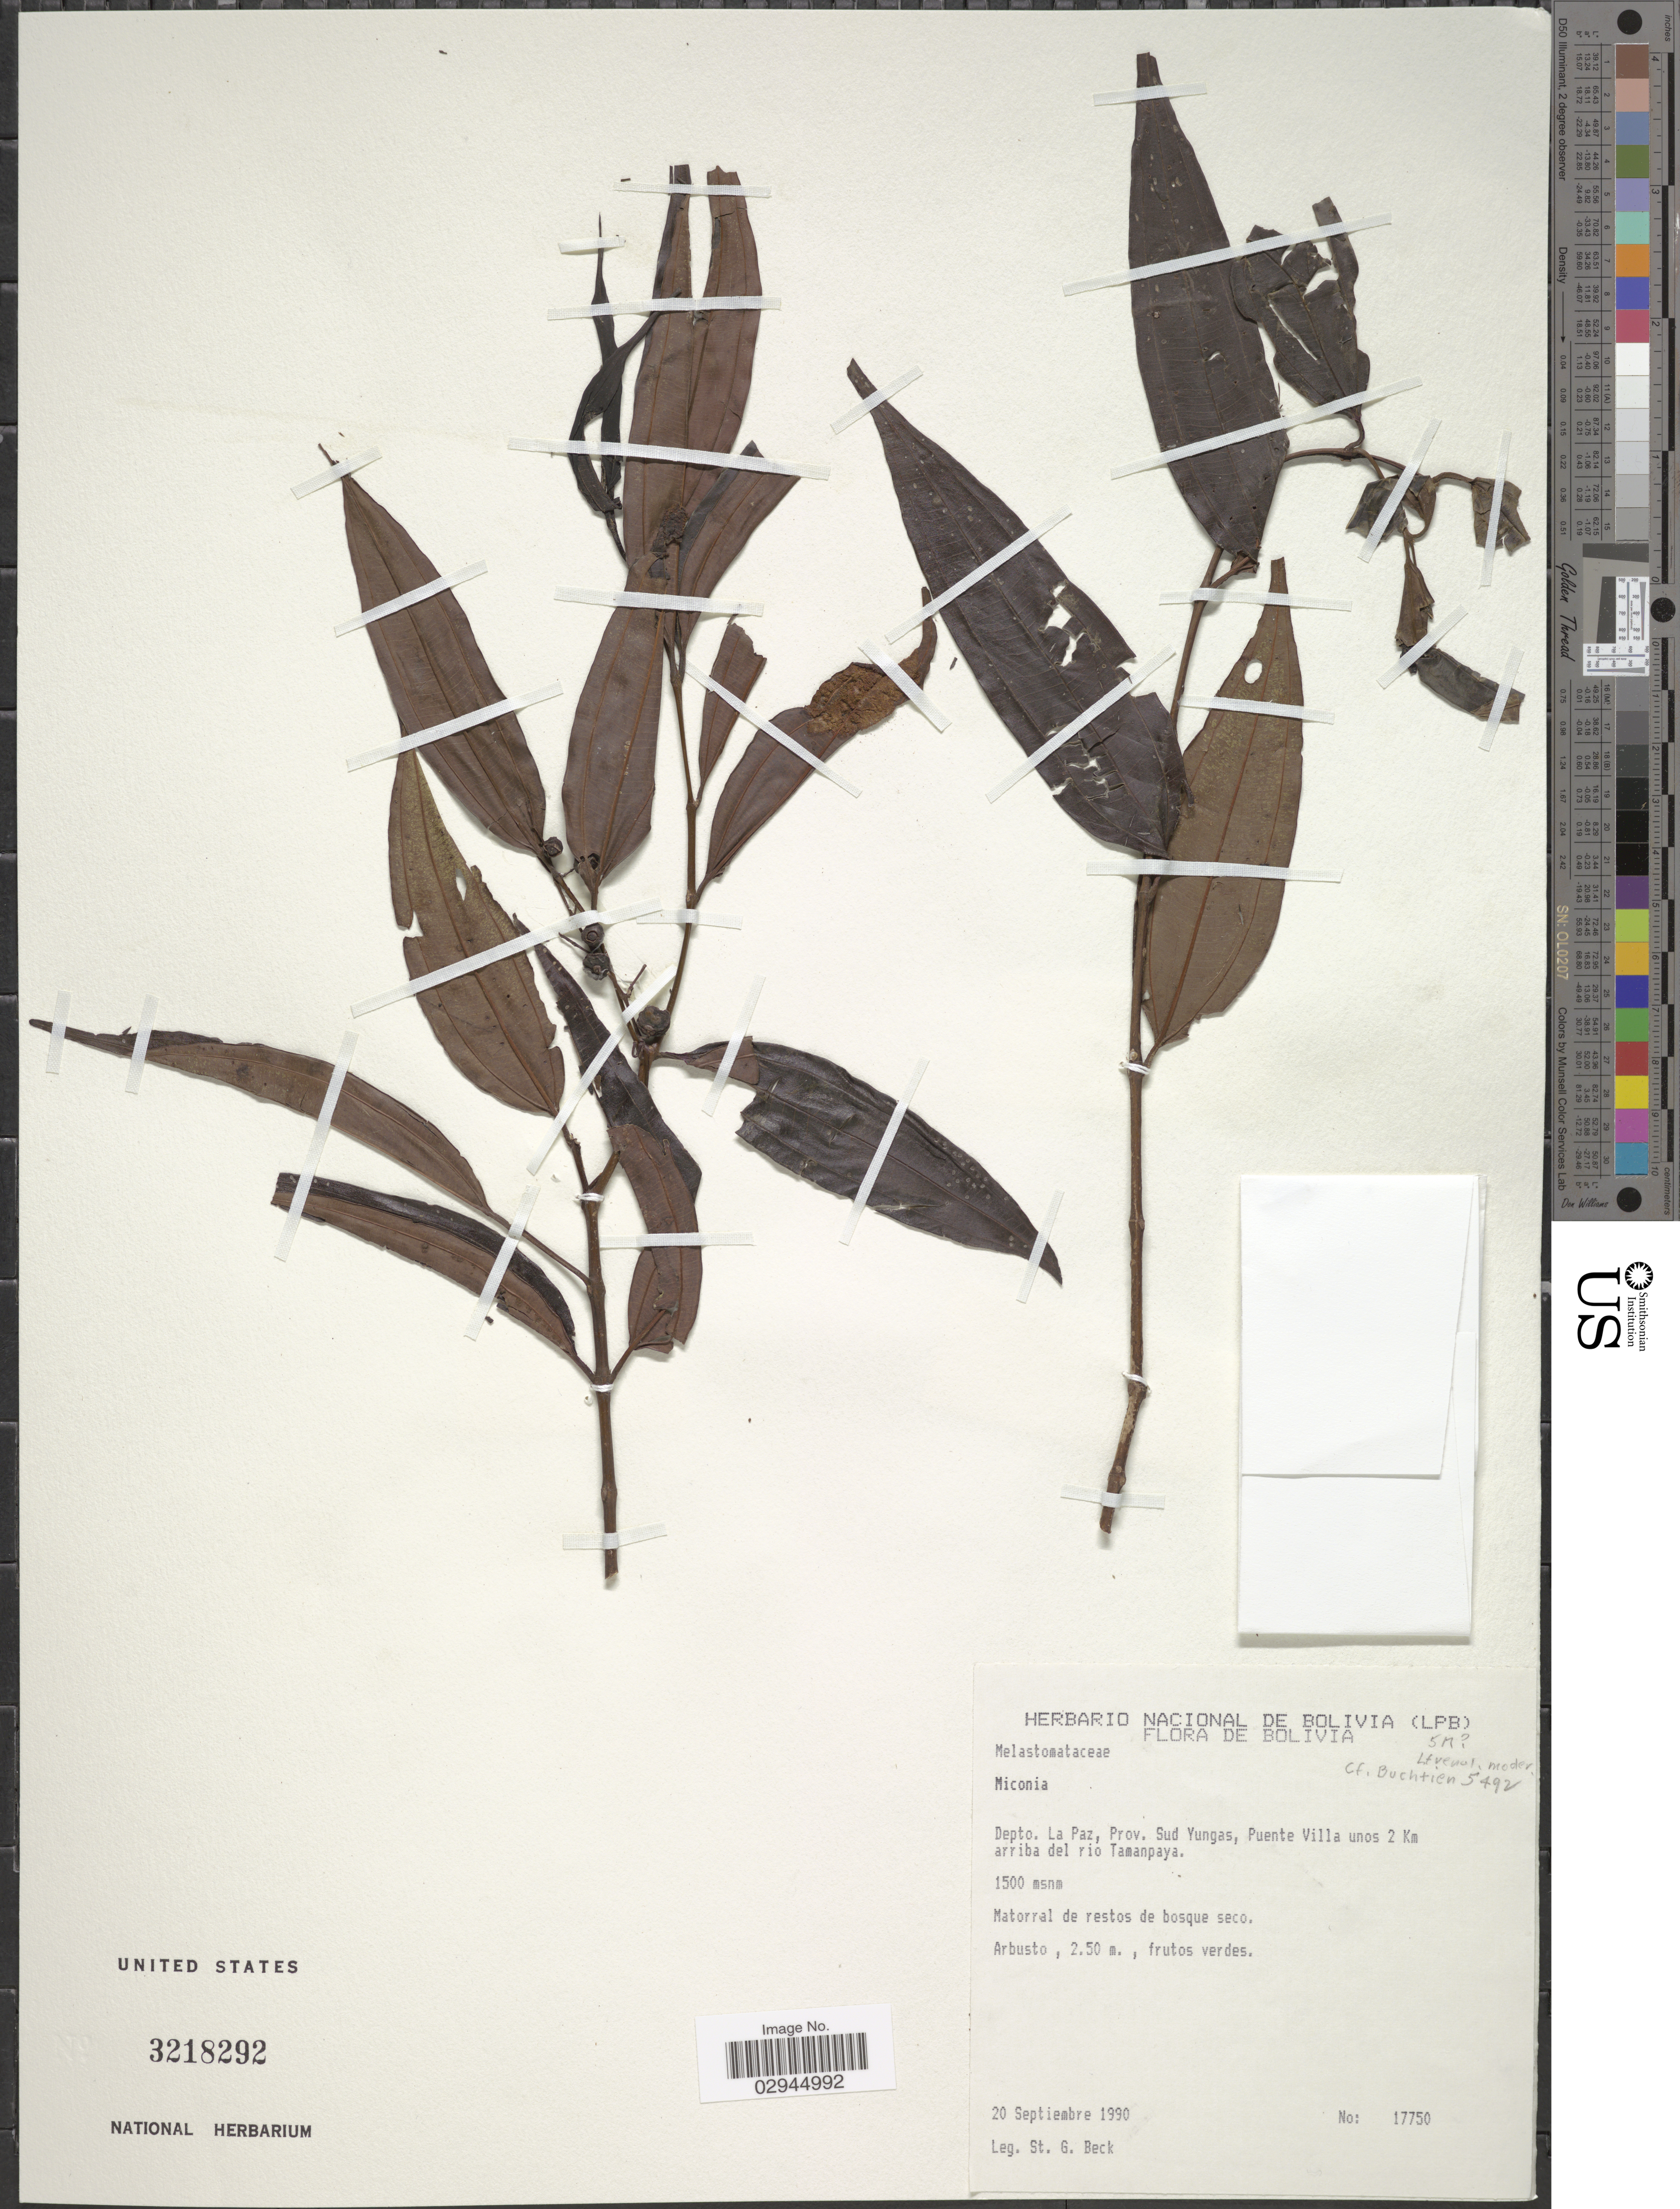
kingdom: Plantae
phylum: Tracheophyta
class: Magnoliopsida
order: Myrtales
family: Melastomataceae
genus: Miconia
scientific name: Miconia sp.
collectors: S. G. Beck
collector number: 17750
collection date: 1990-09-20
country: Bolivia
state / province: La Paz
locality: Depto. La Paz, Prov. Sud Yungas, Puente Villa unos 2 Km arriba del rio Tamanpaya.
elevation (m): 1500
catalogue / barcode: US 3218292